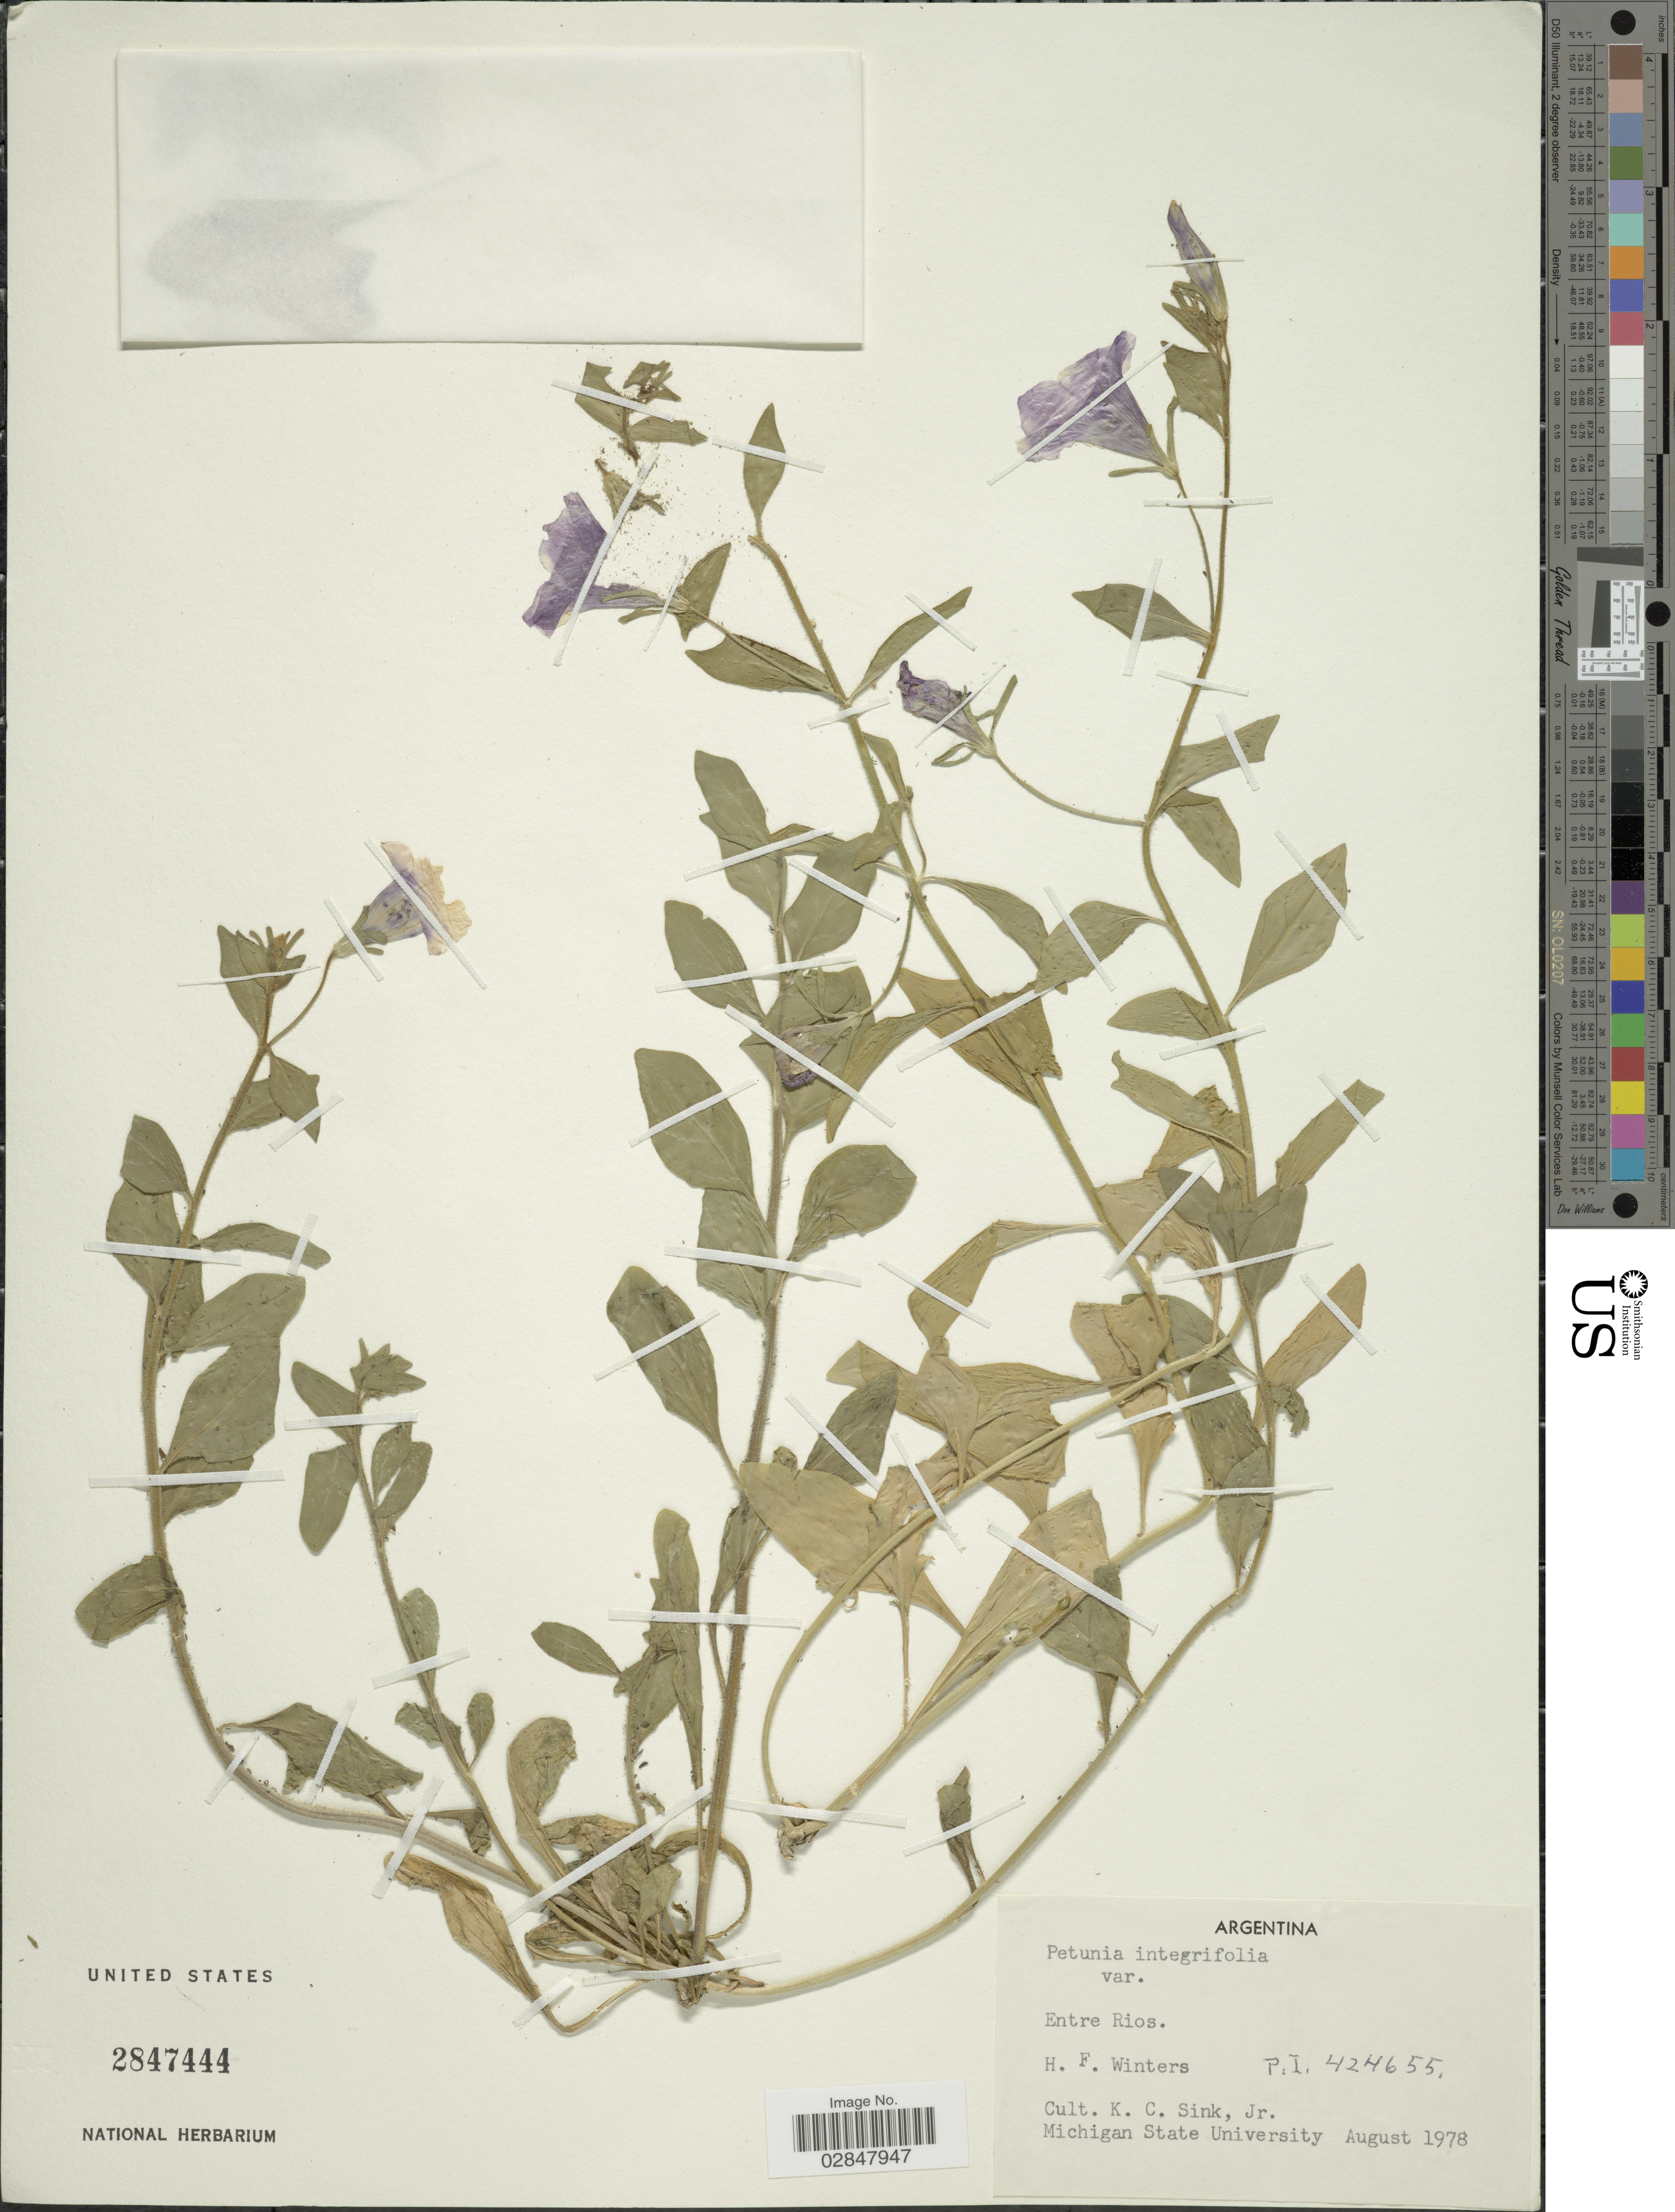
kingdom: Plantae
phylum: Tracheophyta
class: Magnoliopsida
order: Solanales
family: Solanaceae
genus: Petunia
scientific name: Petunia integrifolia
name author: (Hook.) Schinz & Thell.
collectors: K. Sink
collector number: P.I. 424655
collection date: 1978-08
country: United States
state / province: Michigan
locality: Michigan State University.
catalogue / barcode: US 2847444